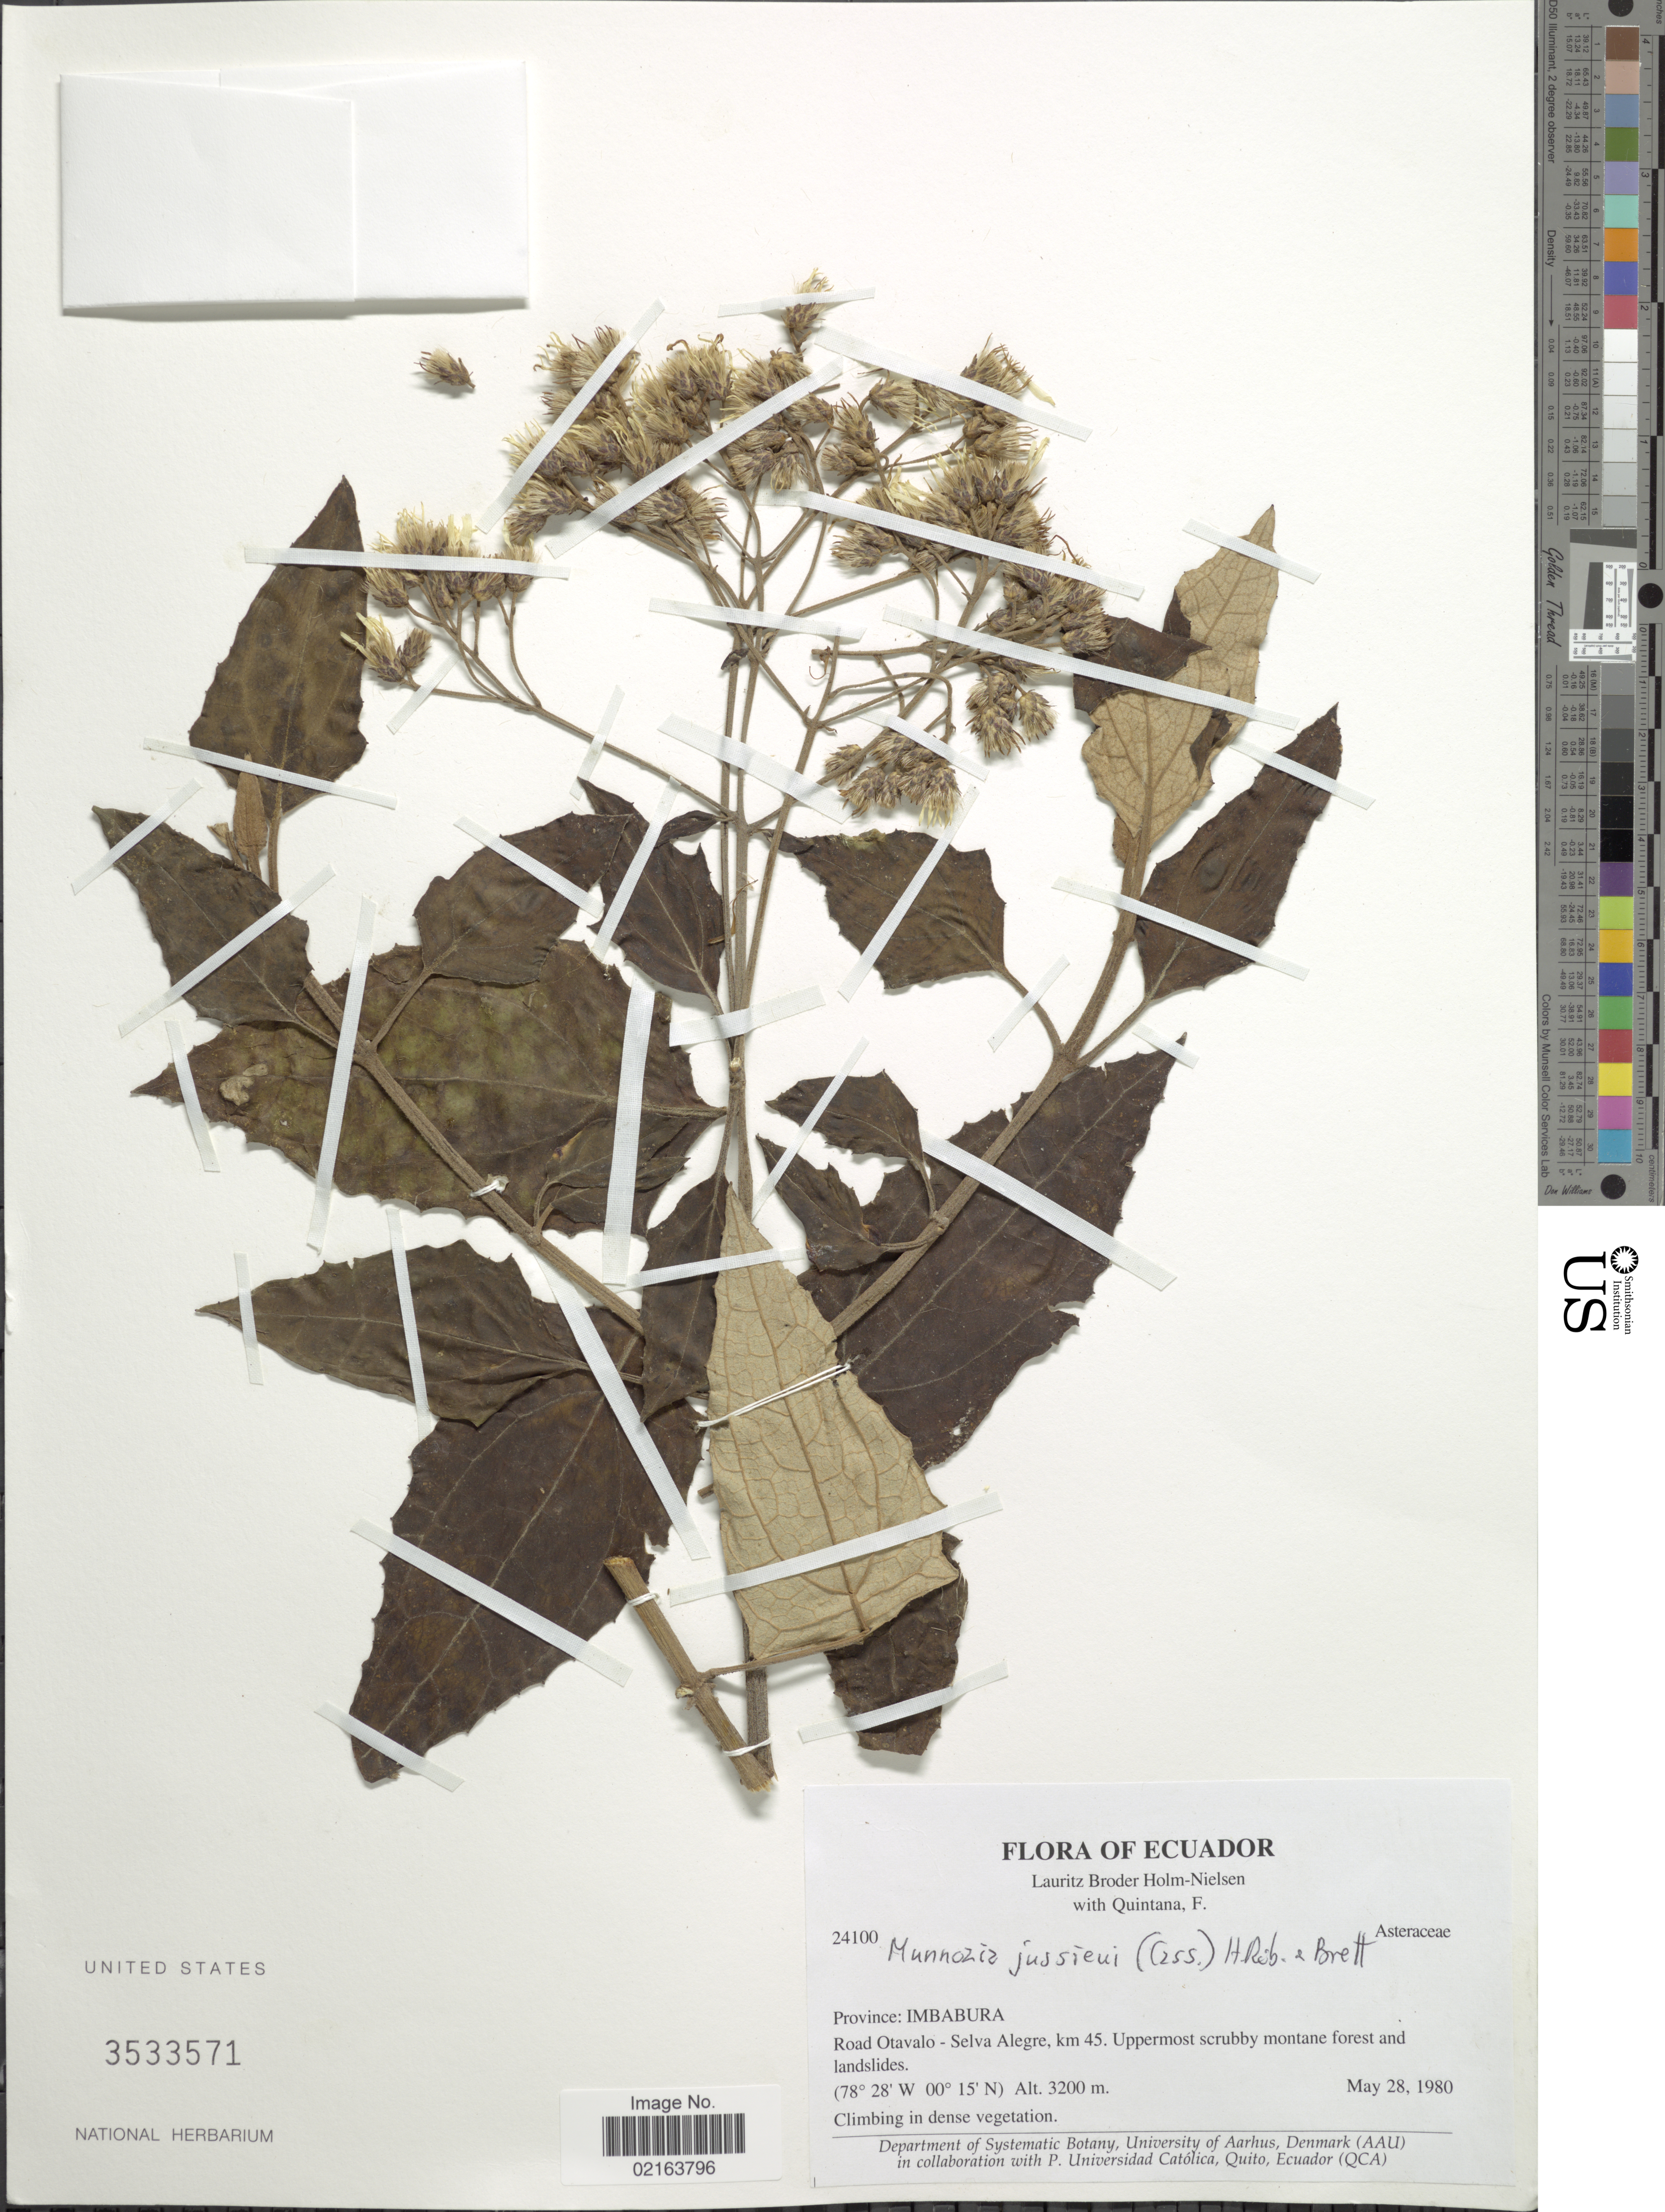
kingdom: Plantae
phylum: Tracheophyta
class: Magnoliopsida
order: Asterales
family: Asteraceae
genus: Munnozia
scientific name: Munnozia jussieui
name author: (Cass.) H. Rob. & Brettell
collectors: L. B. Holm-Nielsen & F. Quintana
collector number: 24100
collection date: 1980-05-28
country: Ecuador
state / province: Imbabura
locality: Province: Imbabura, Road Otavalo, Selva Alegre, km 45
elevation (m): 3200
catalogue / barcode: US 3533571